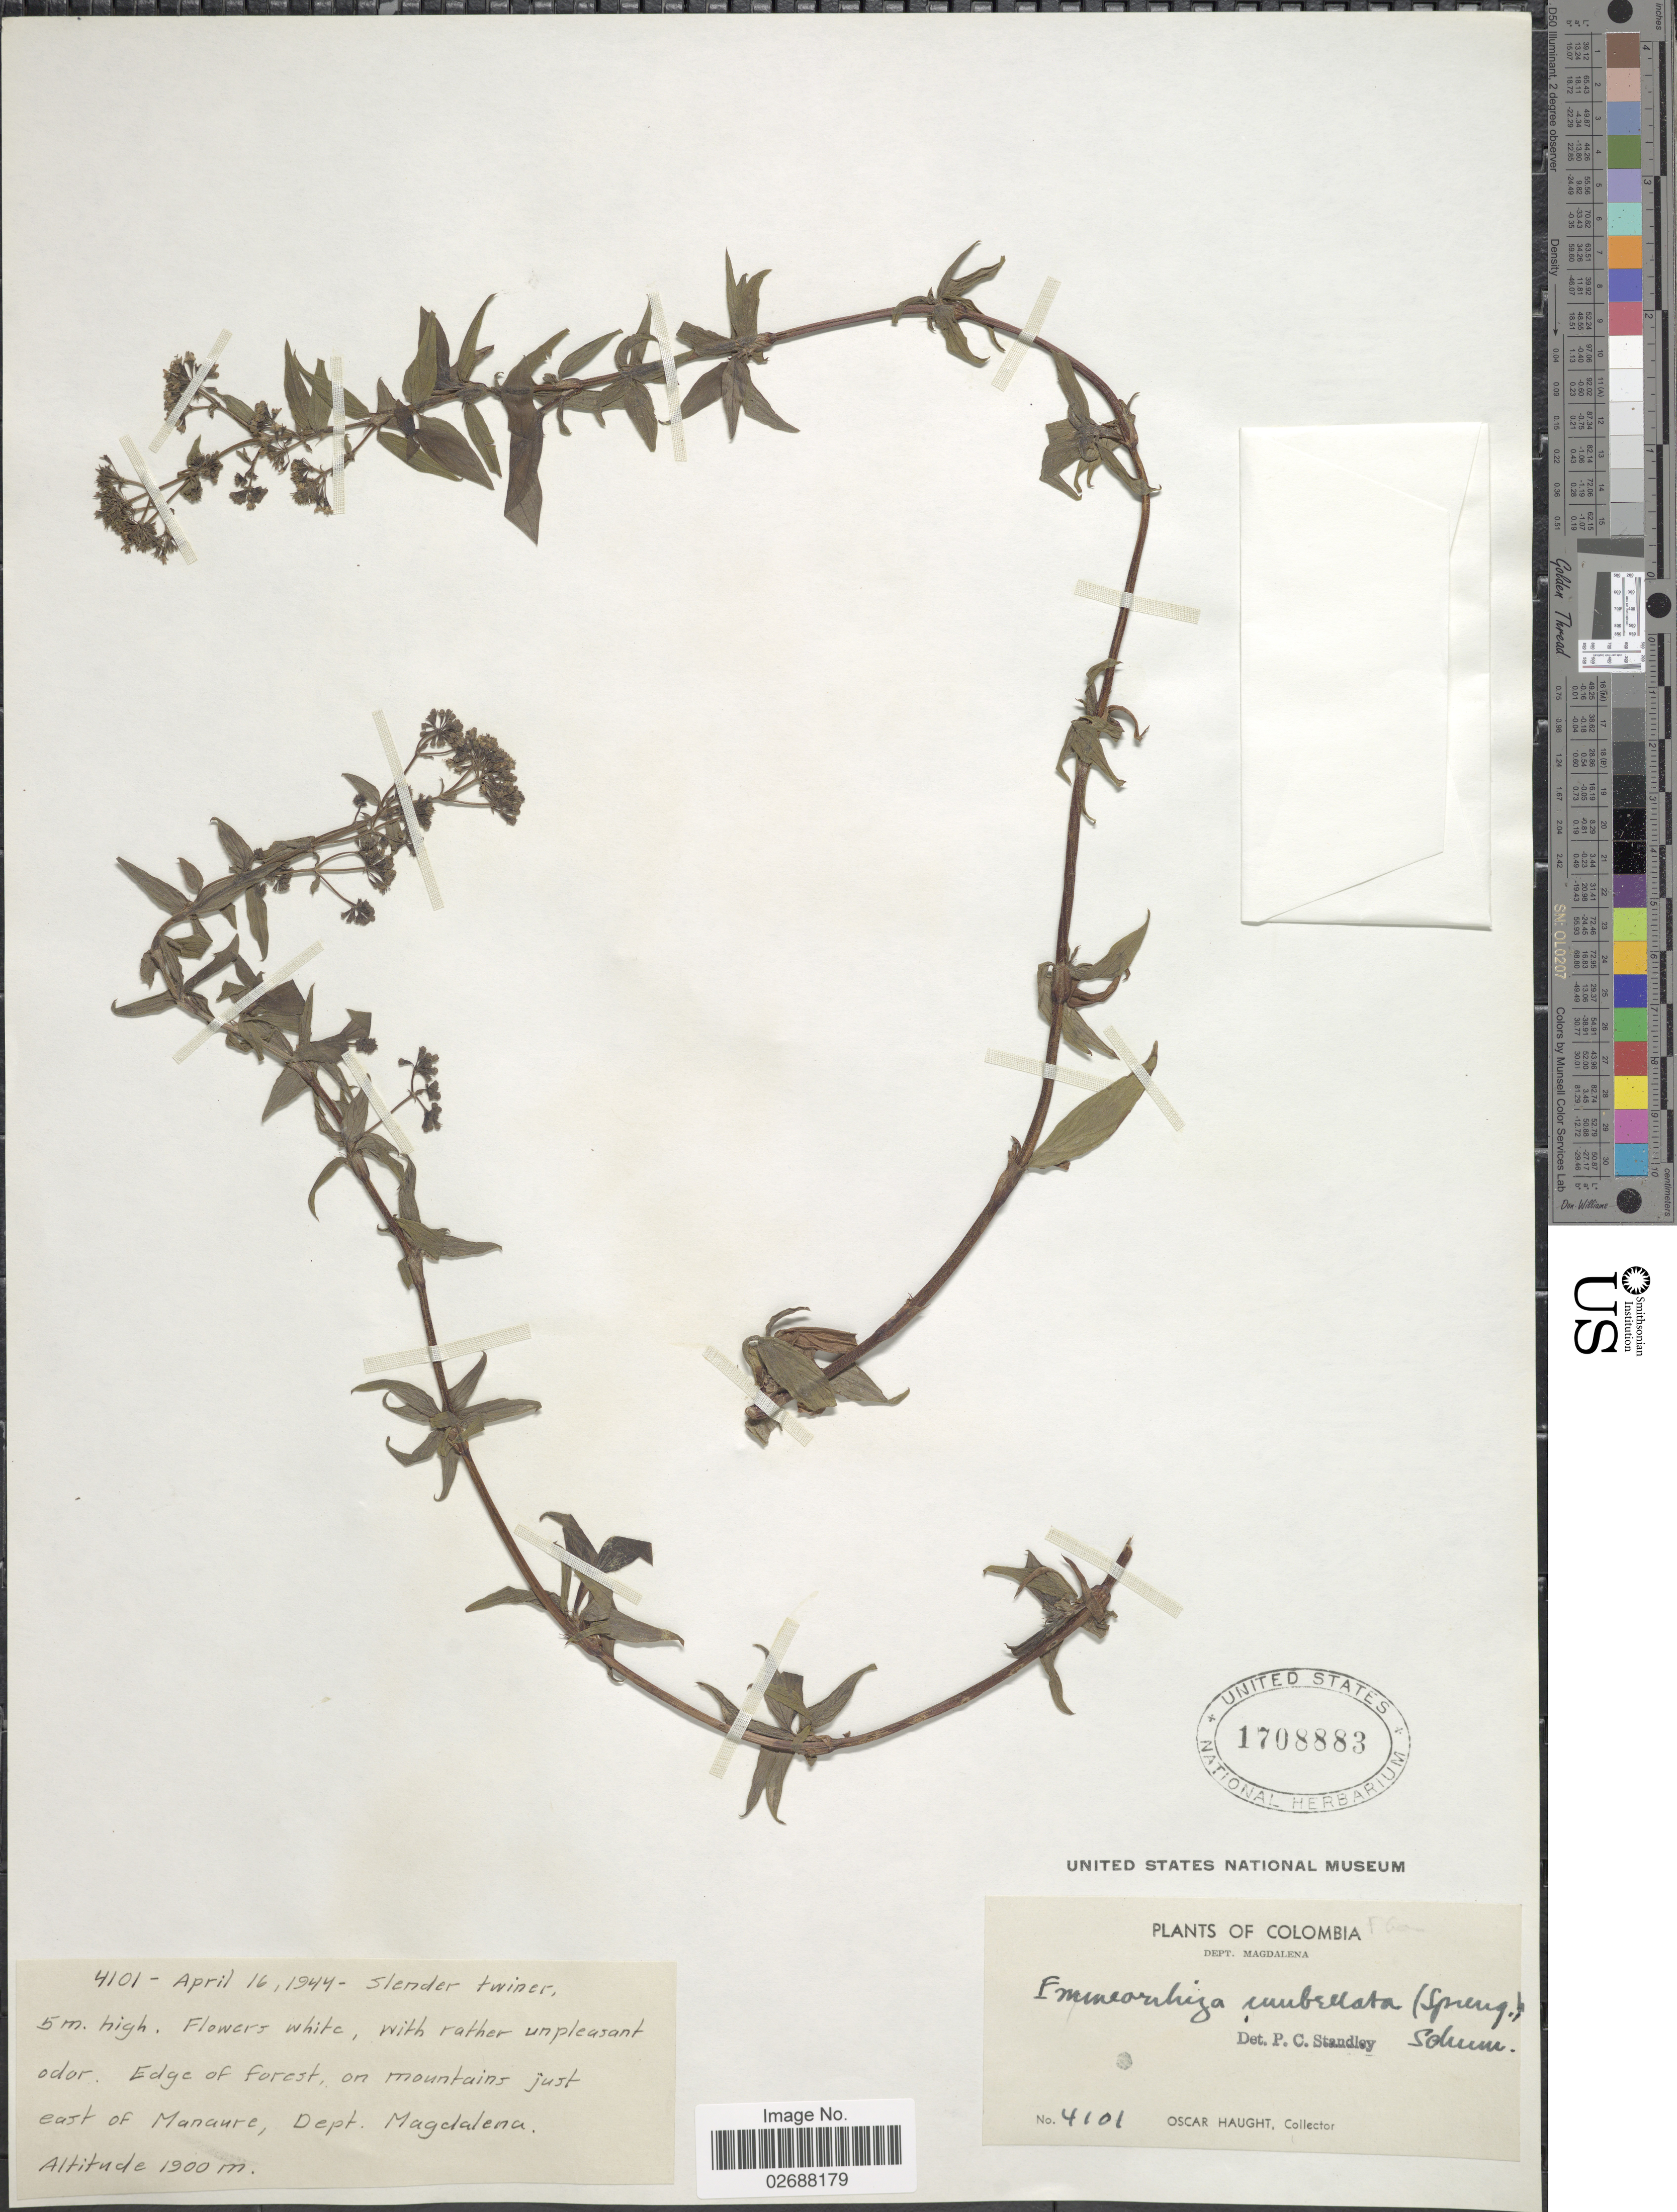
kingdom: Plantae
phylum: Tracheophyta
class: Magnoliopsida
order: Gentianales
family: Rubiaceae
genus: Emmeorhiza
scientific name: Emmeorhiza umbellata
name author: (Spreng.) K. Schum.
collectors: O. L. Haught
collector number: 4101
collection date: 1944-04-16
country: Colombia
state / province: Magdalena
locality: Mountains just east of Manaure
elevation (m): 1900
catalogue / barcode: US 1708883